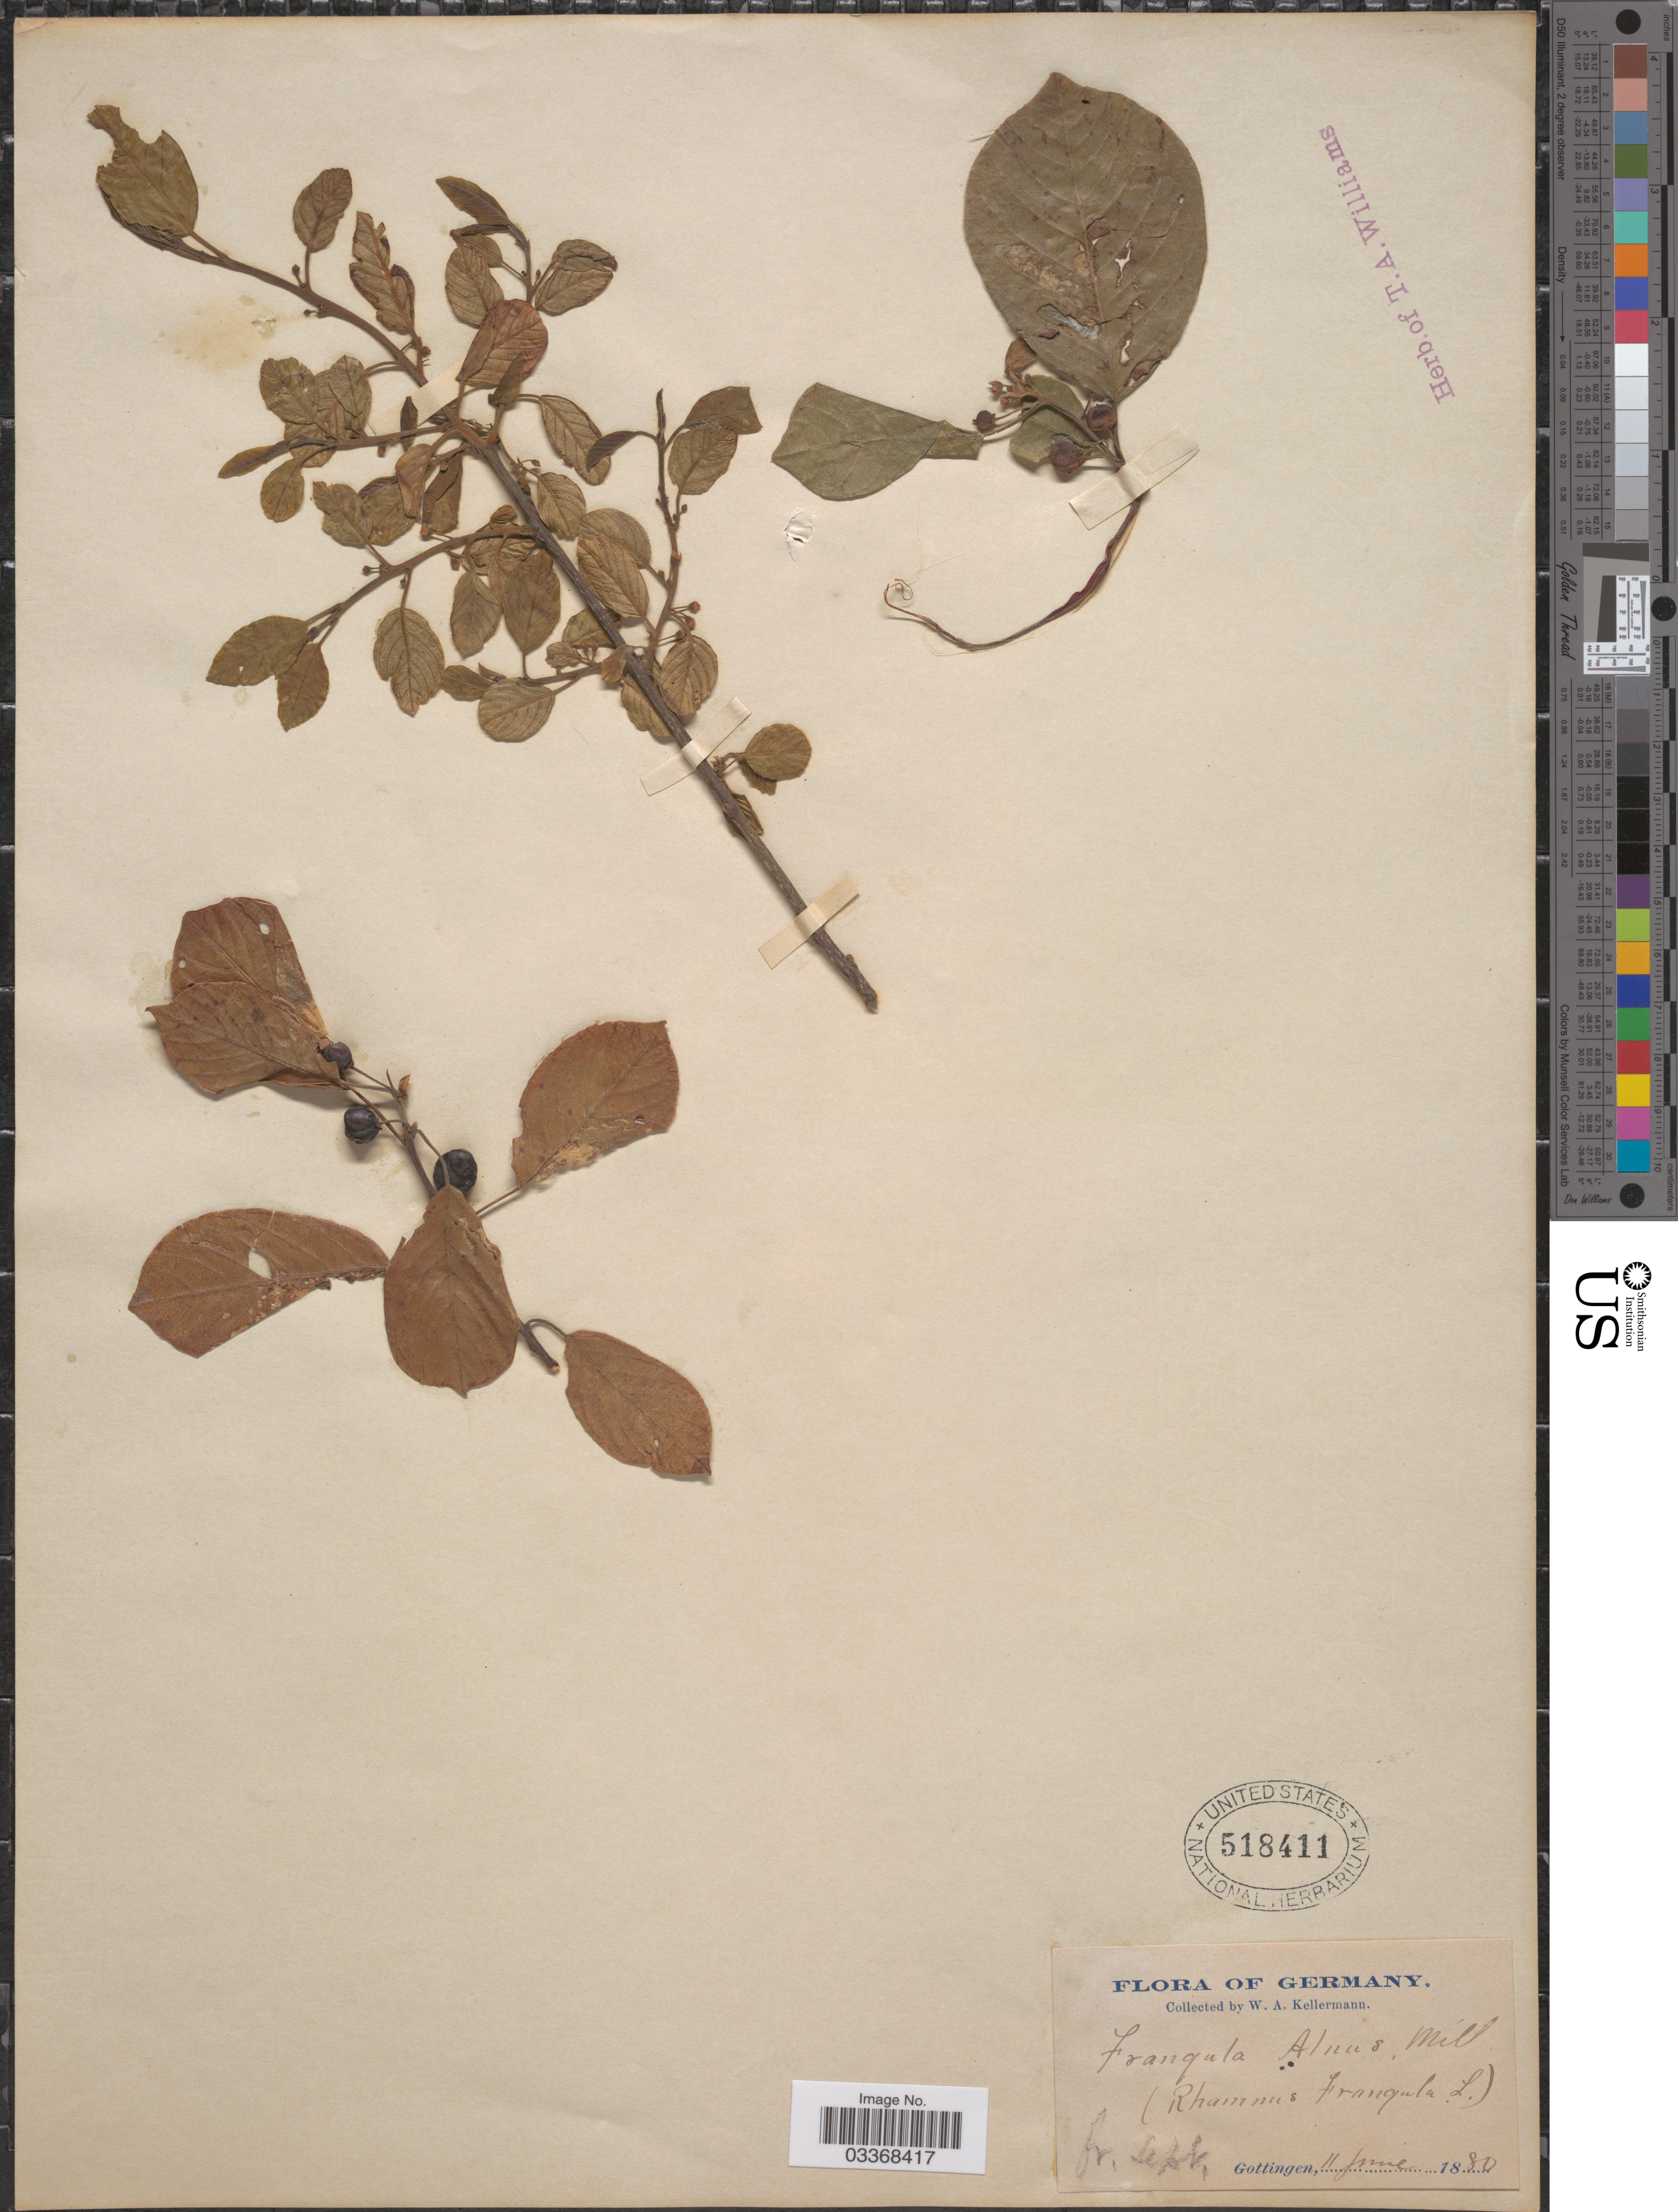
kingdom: Plantae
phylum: Tracheophyta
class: Magnoliopsida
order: Rosales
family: Rhamnaceae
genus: Frangula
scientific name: Frangula alnus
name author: Mill.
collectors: W. A. Kellermann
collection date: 1880-06-11/1880-09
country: Germany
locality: Gottingen.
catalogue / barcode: US 518411